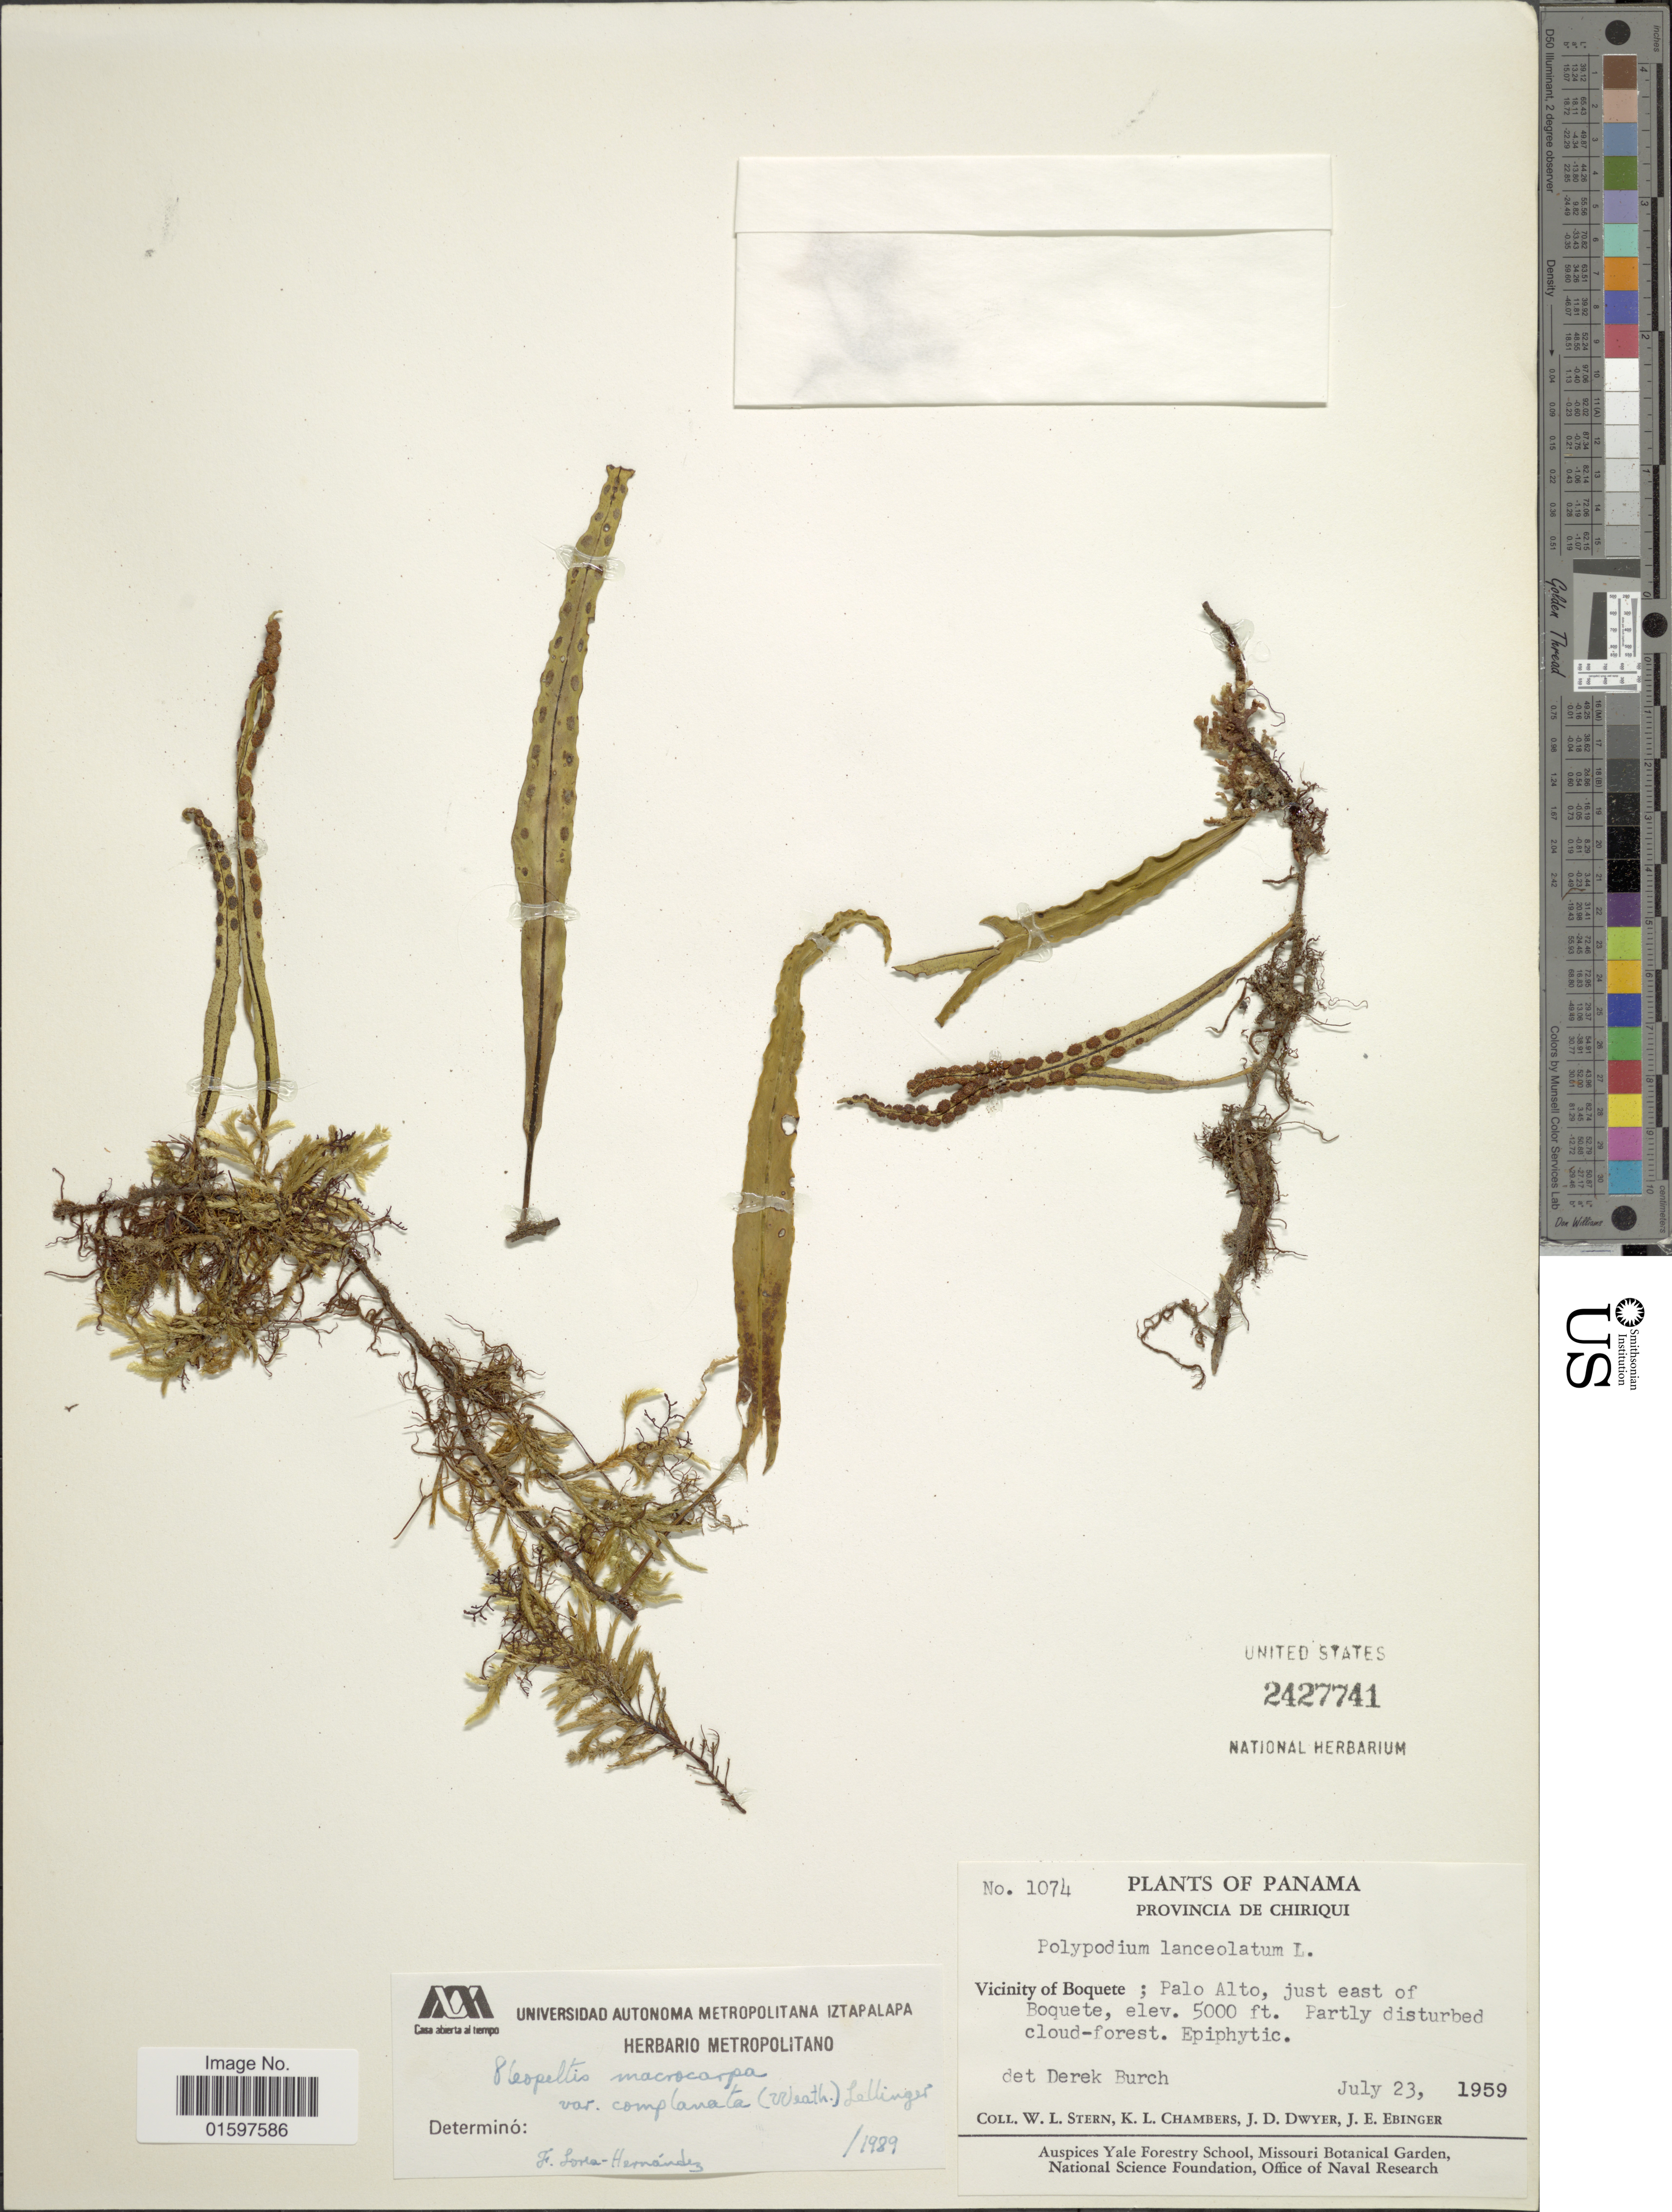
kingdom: Plantae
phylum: Tracheophyta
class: Polypodiopsida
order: Polypodiales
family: Polypodiaceae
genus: Pleopeltis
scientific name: Pleopeltis macrocarpa var. complanata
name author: (Weath.) Lellinger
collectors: W. L. Stern, K. Chambers, J. D. Dwyer & J. Ebinger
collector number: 1074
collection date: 1959-07-23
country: Panama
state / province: Chiriqui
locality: Vicinity of Boquete; Palo Alto, just east of Boquete, partly disturbed cloud-forest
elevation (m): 1524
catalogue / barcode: US 2427741